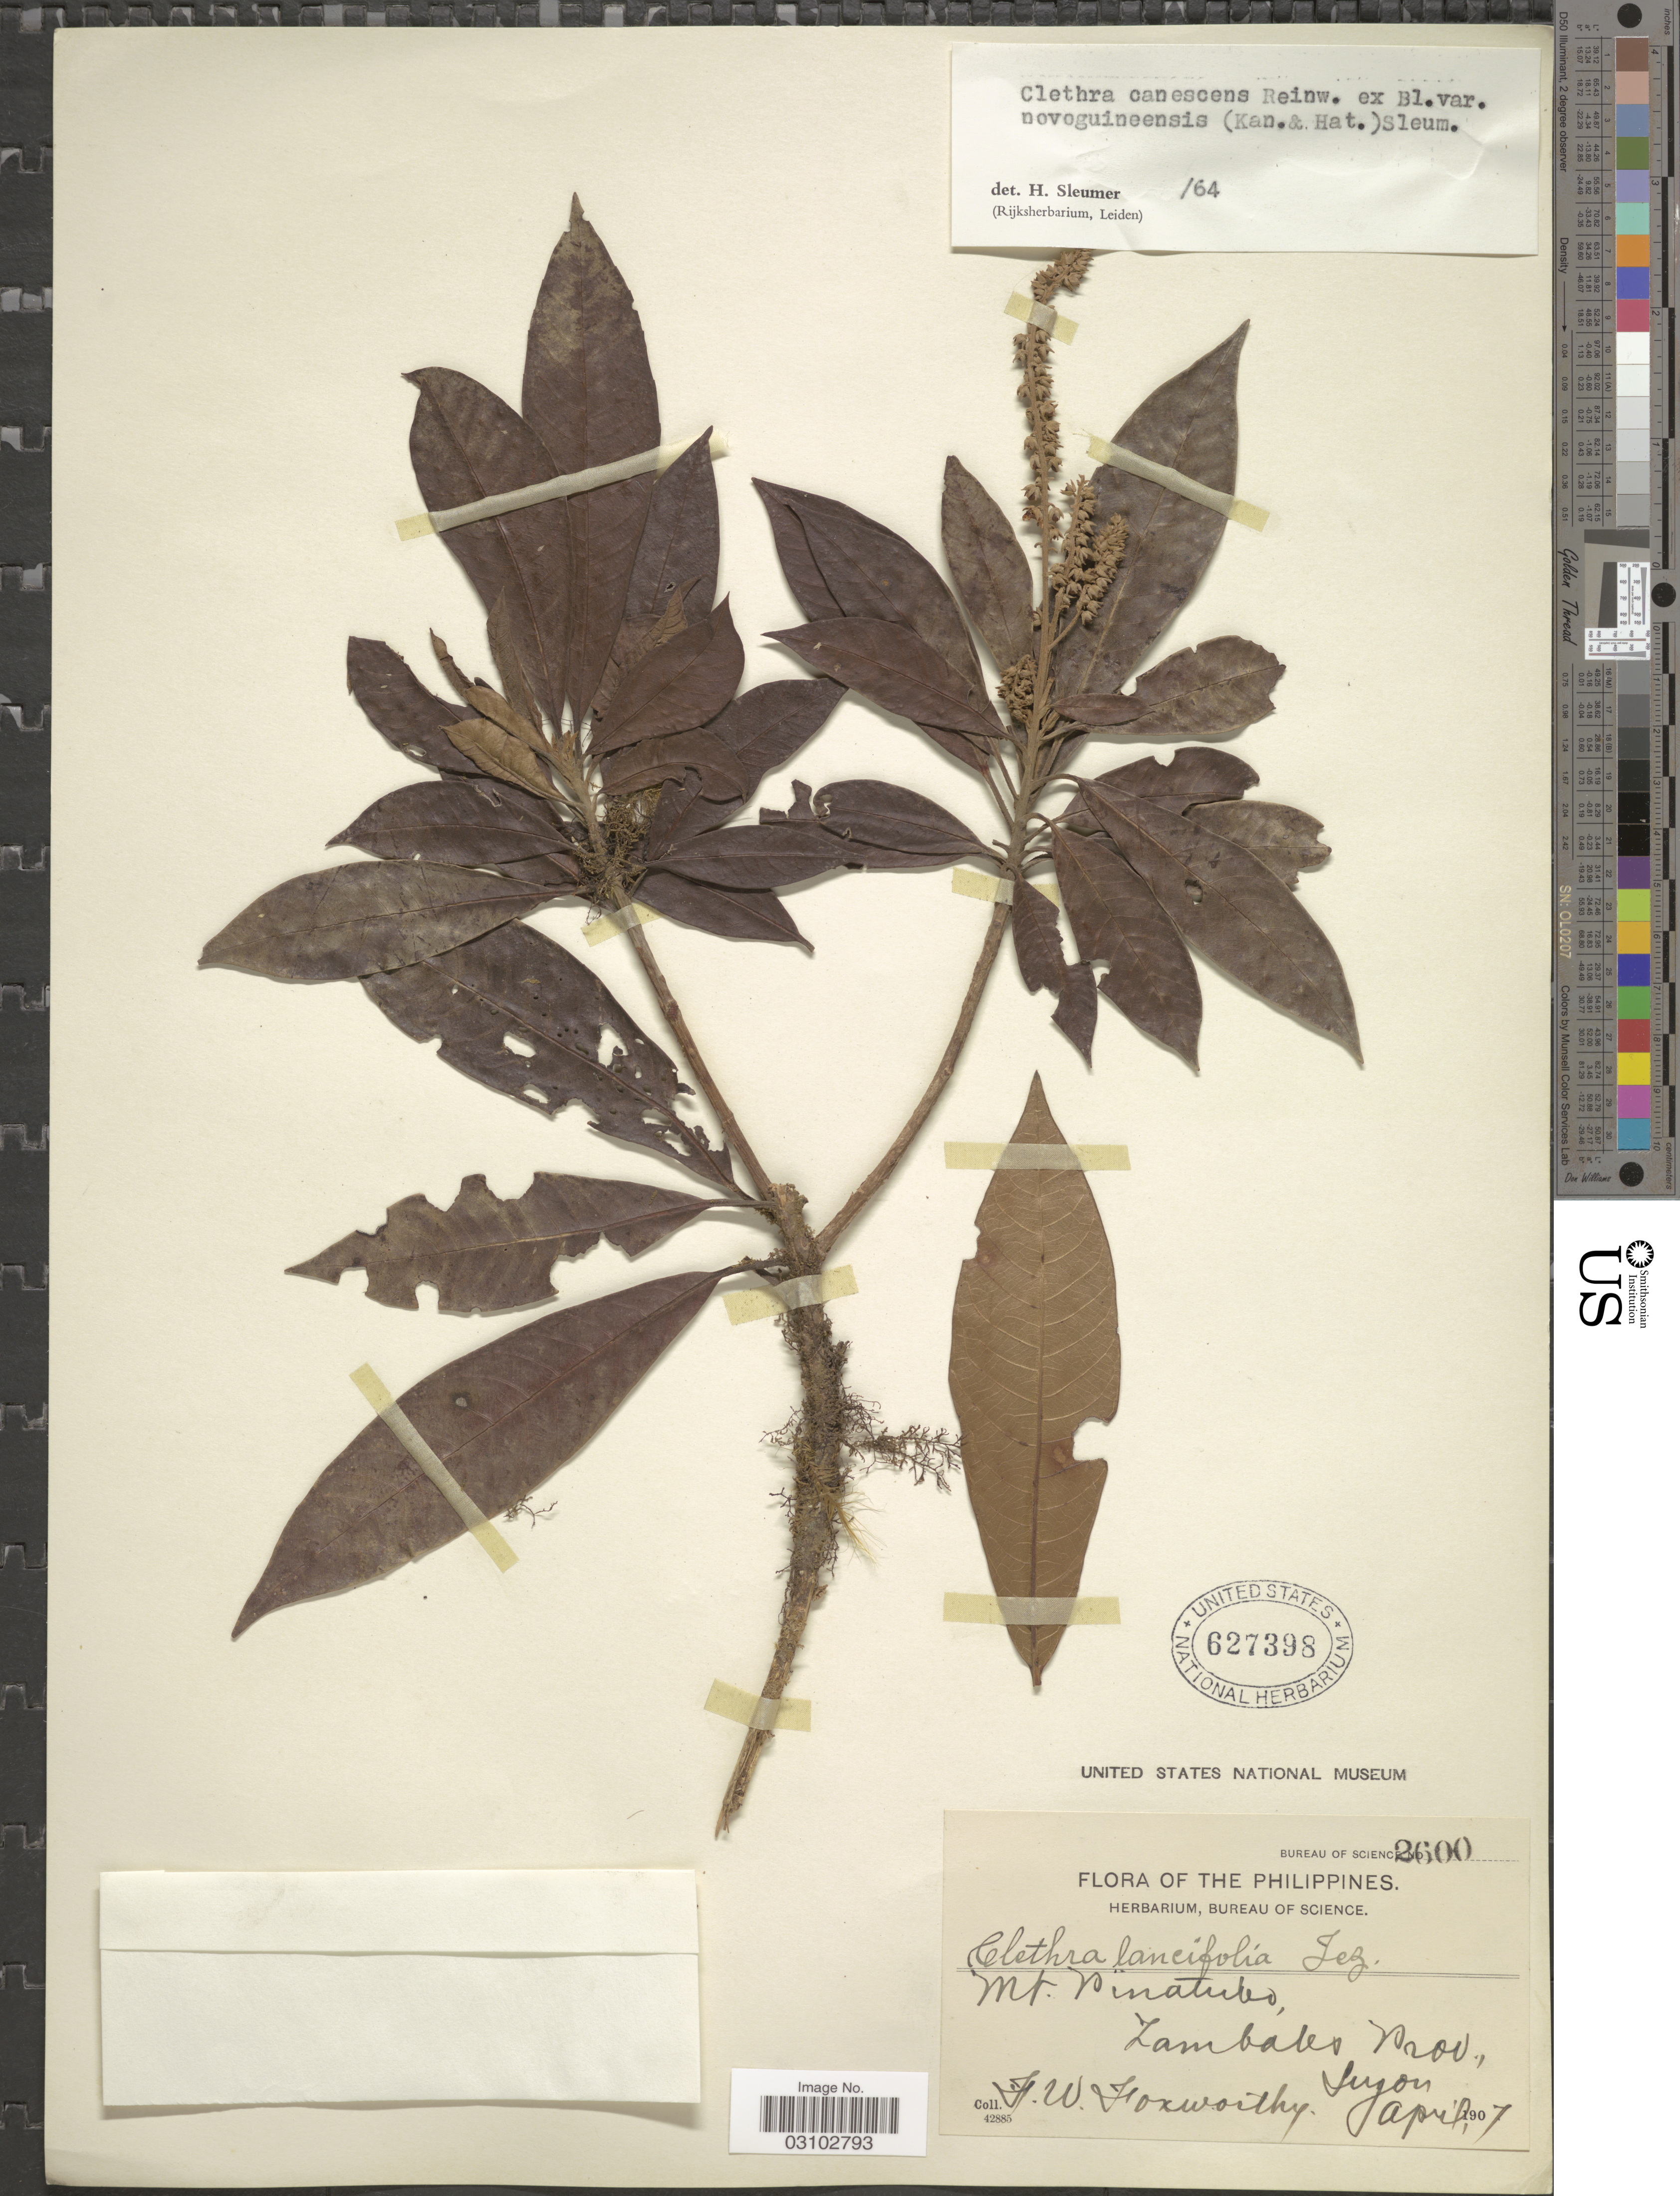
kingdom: Plantae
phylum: Tracheophyta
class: Magnoliopsida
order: Ericales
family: Clethraceae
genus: Clethra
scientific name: Clethra canescens var. novoguineensis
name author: (Kaneh. & Hatus.) Sleumer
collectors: F. W. Foxworthy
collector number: Bureau of Science 2600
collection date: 1907-04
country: Philippines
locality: Mt. Pinatubo, Zambales Prov., Luzon.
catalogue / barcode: US 627398